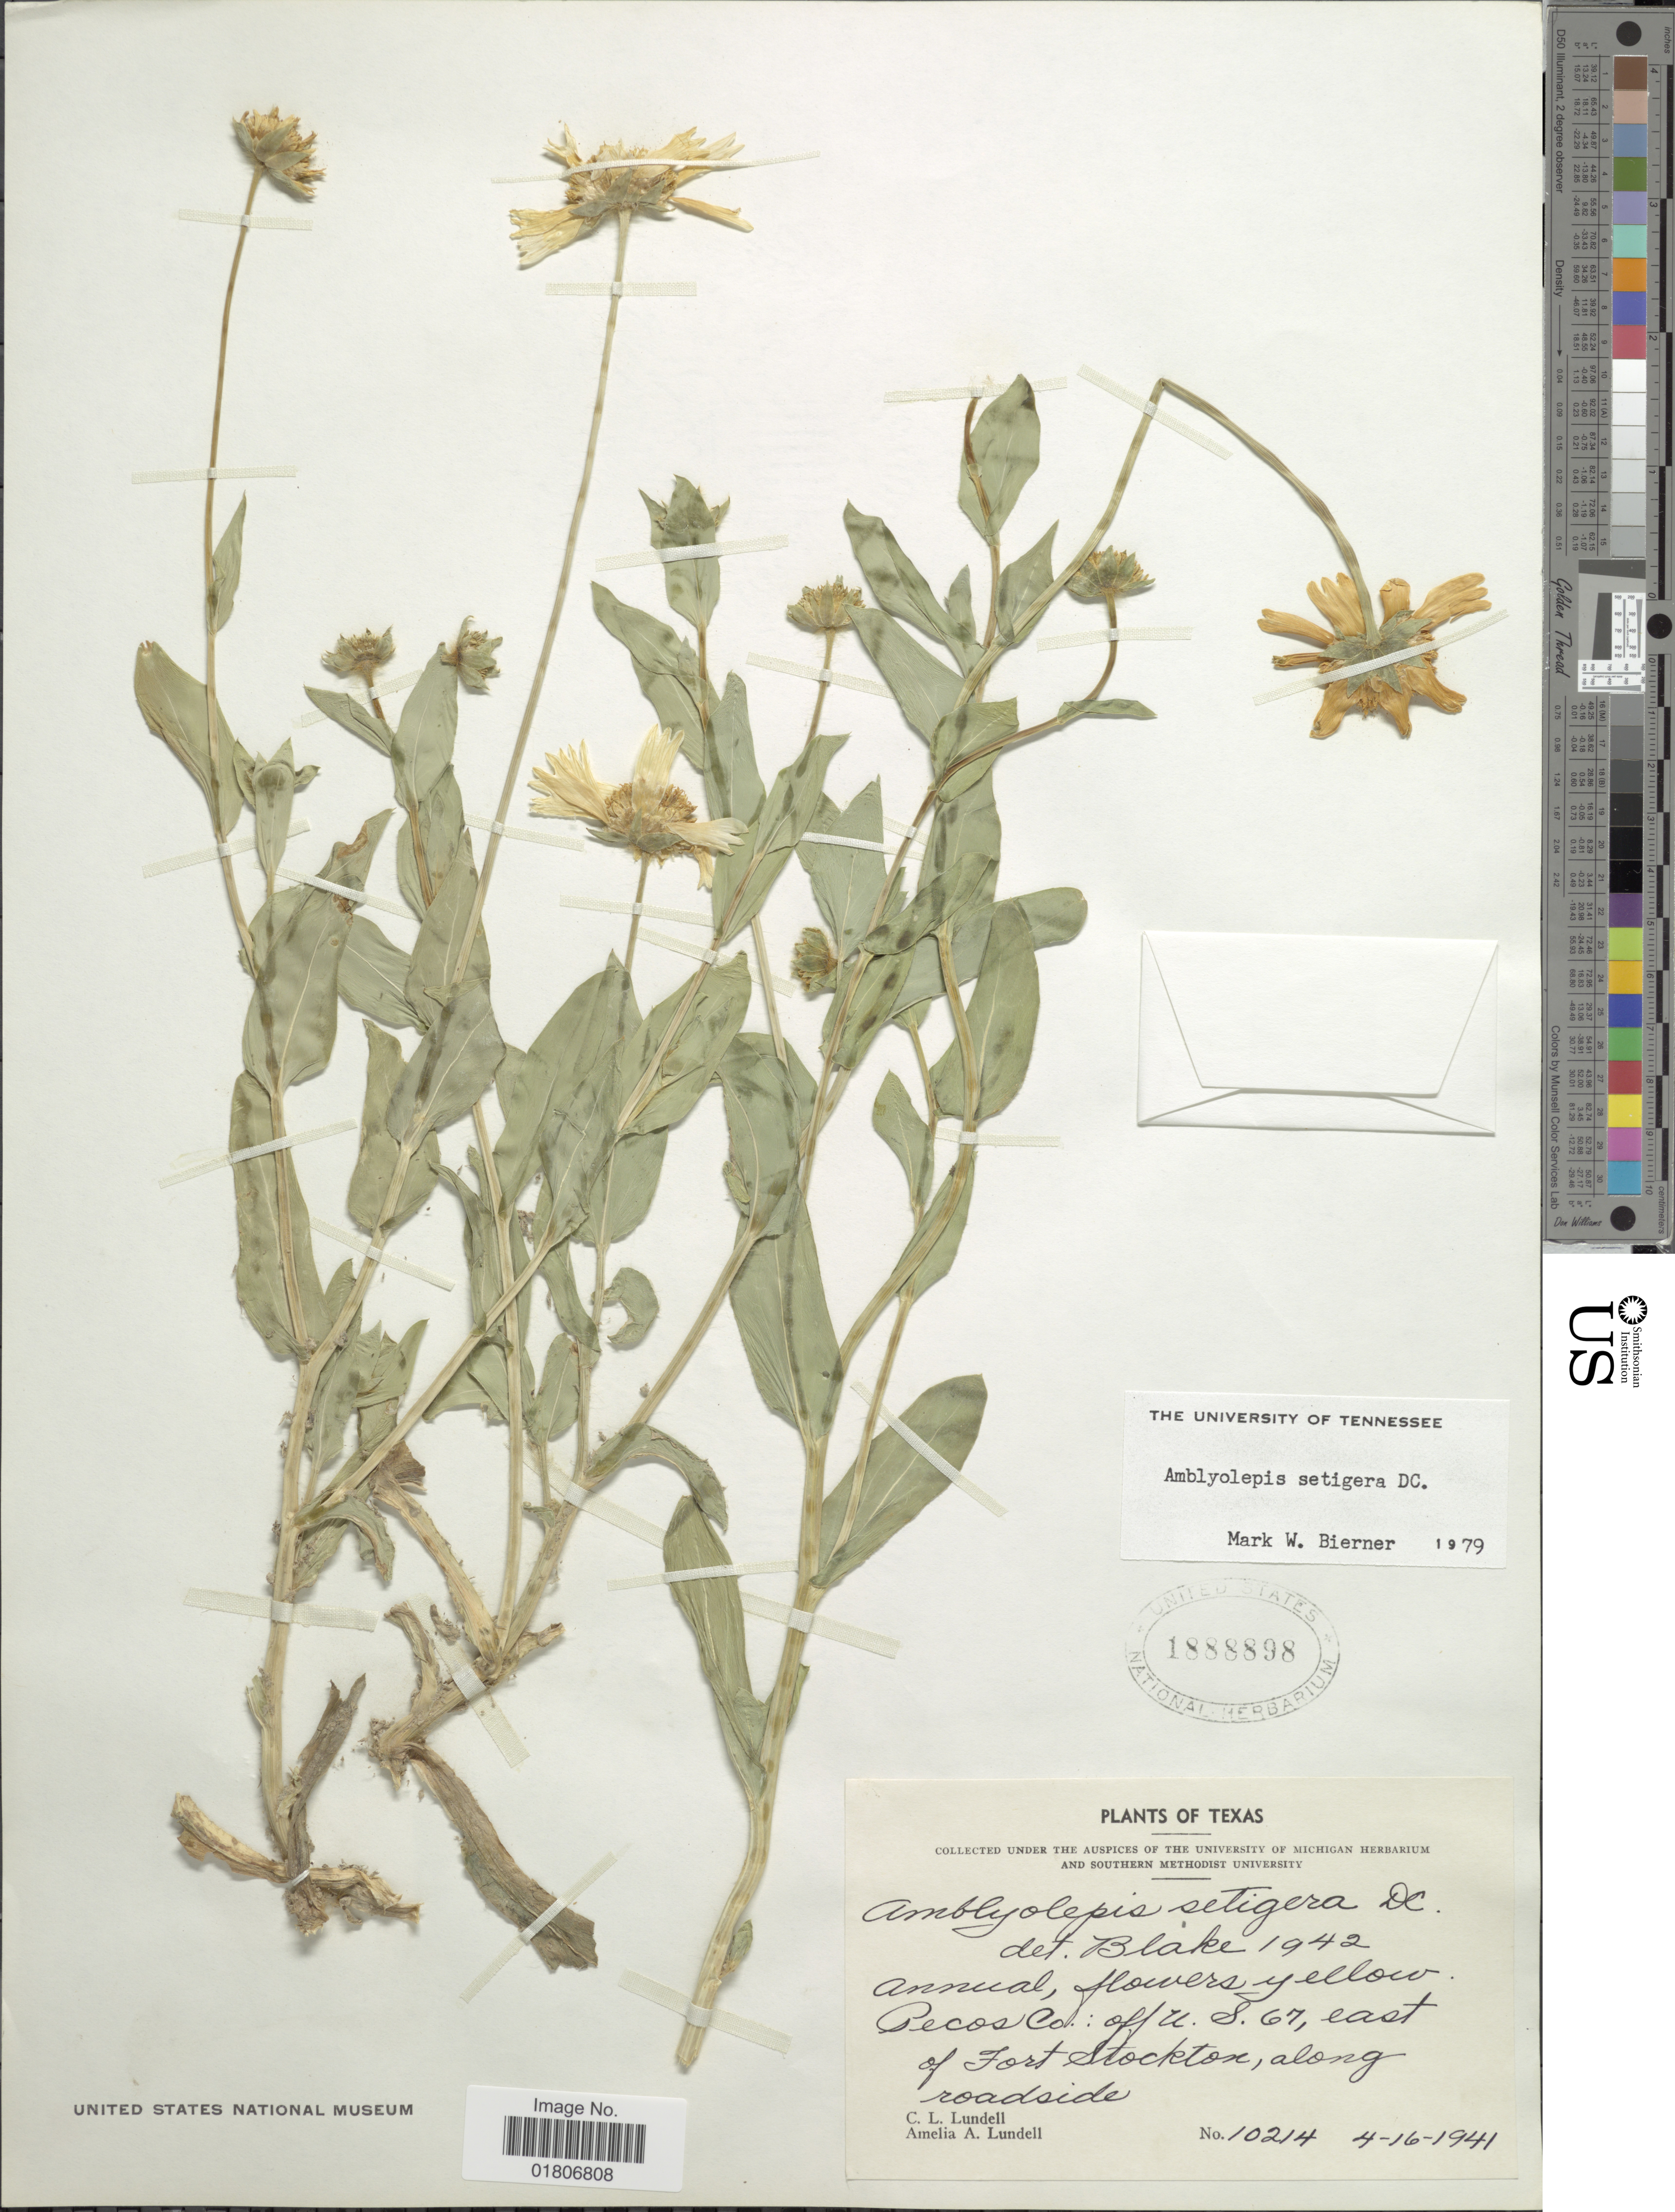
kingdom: Plantae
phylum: Tracheophyta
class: Magnoliopsida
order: Asterales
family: Asteraceae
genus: Amblyolepis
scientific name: Amblyolepis setigera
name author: DC.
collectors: C. L. Lundell & A. A. Lundell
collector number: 10214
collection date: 1941-04-16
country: United States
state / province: Texas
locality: Pecos Co.: off U. S. 67, east of Fort Stockton, along roadside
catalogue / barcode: US 1888898